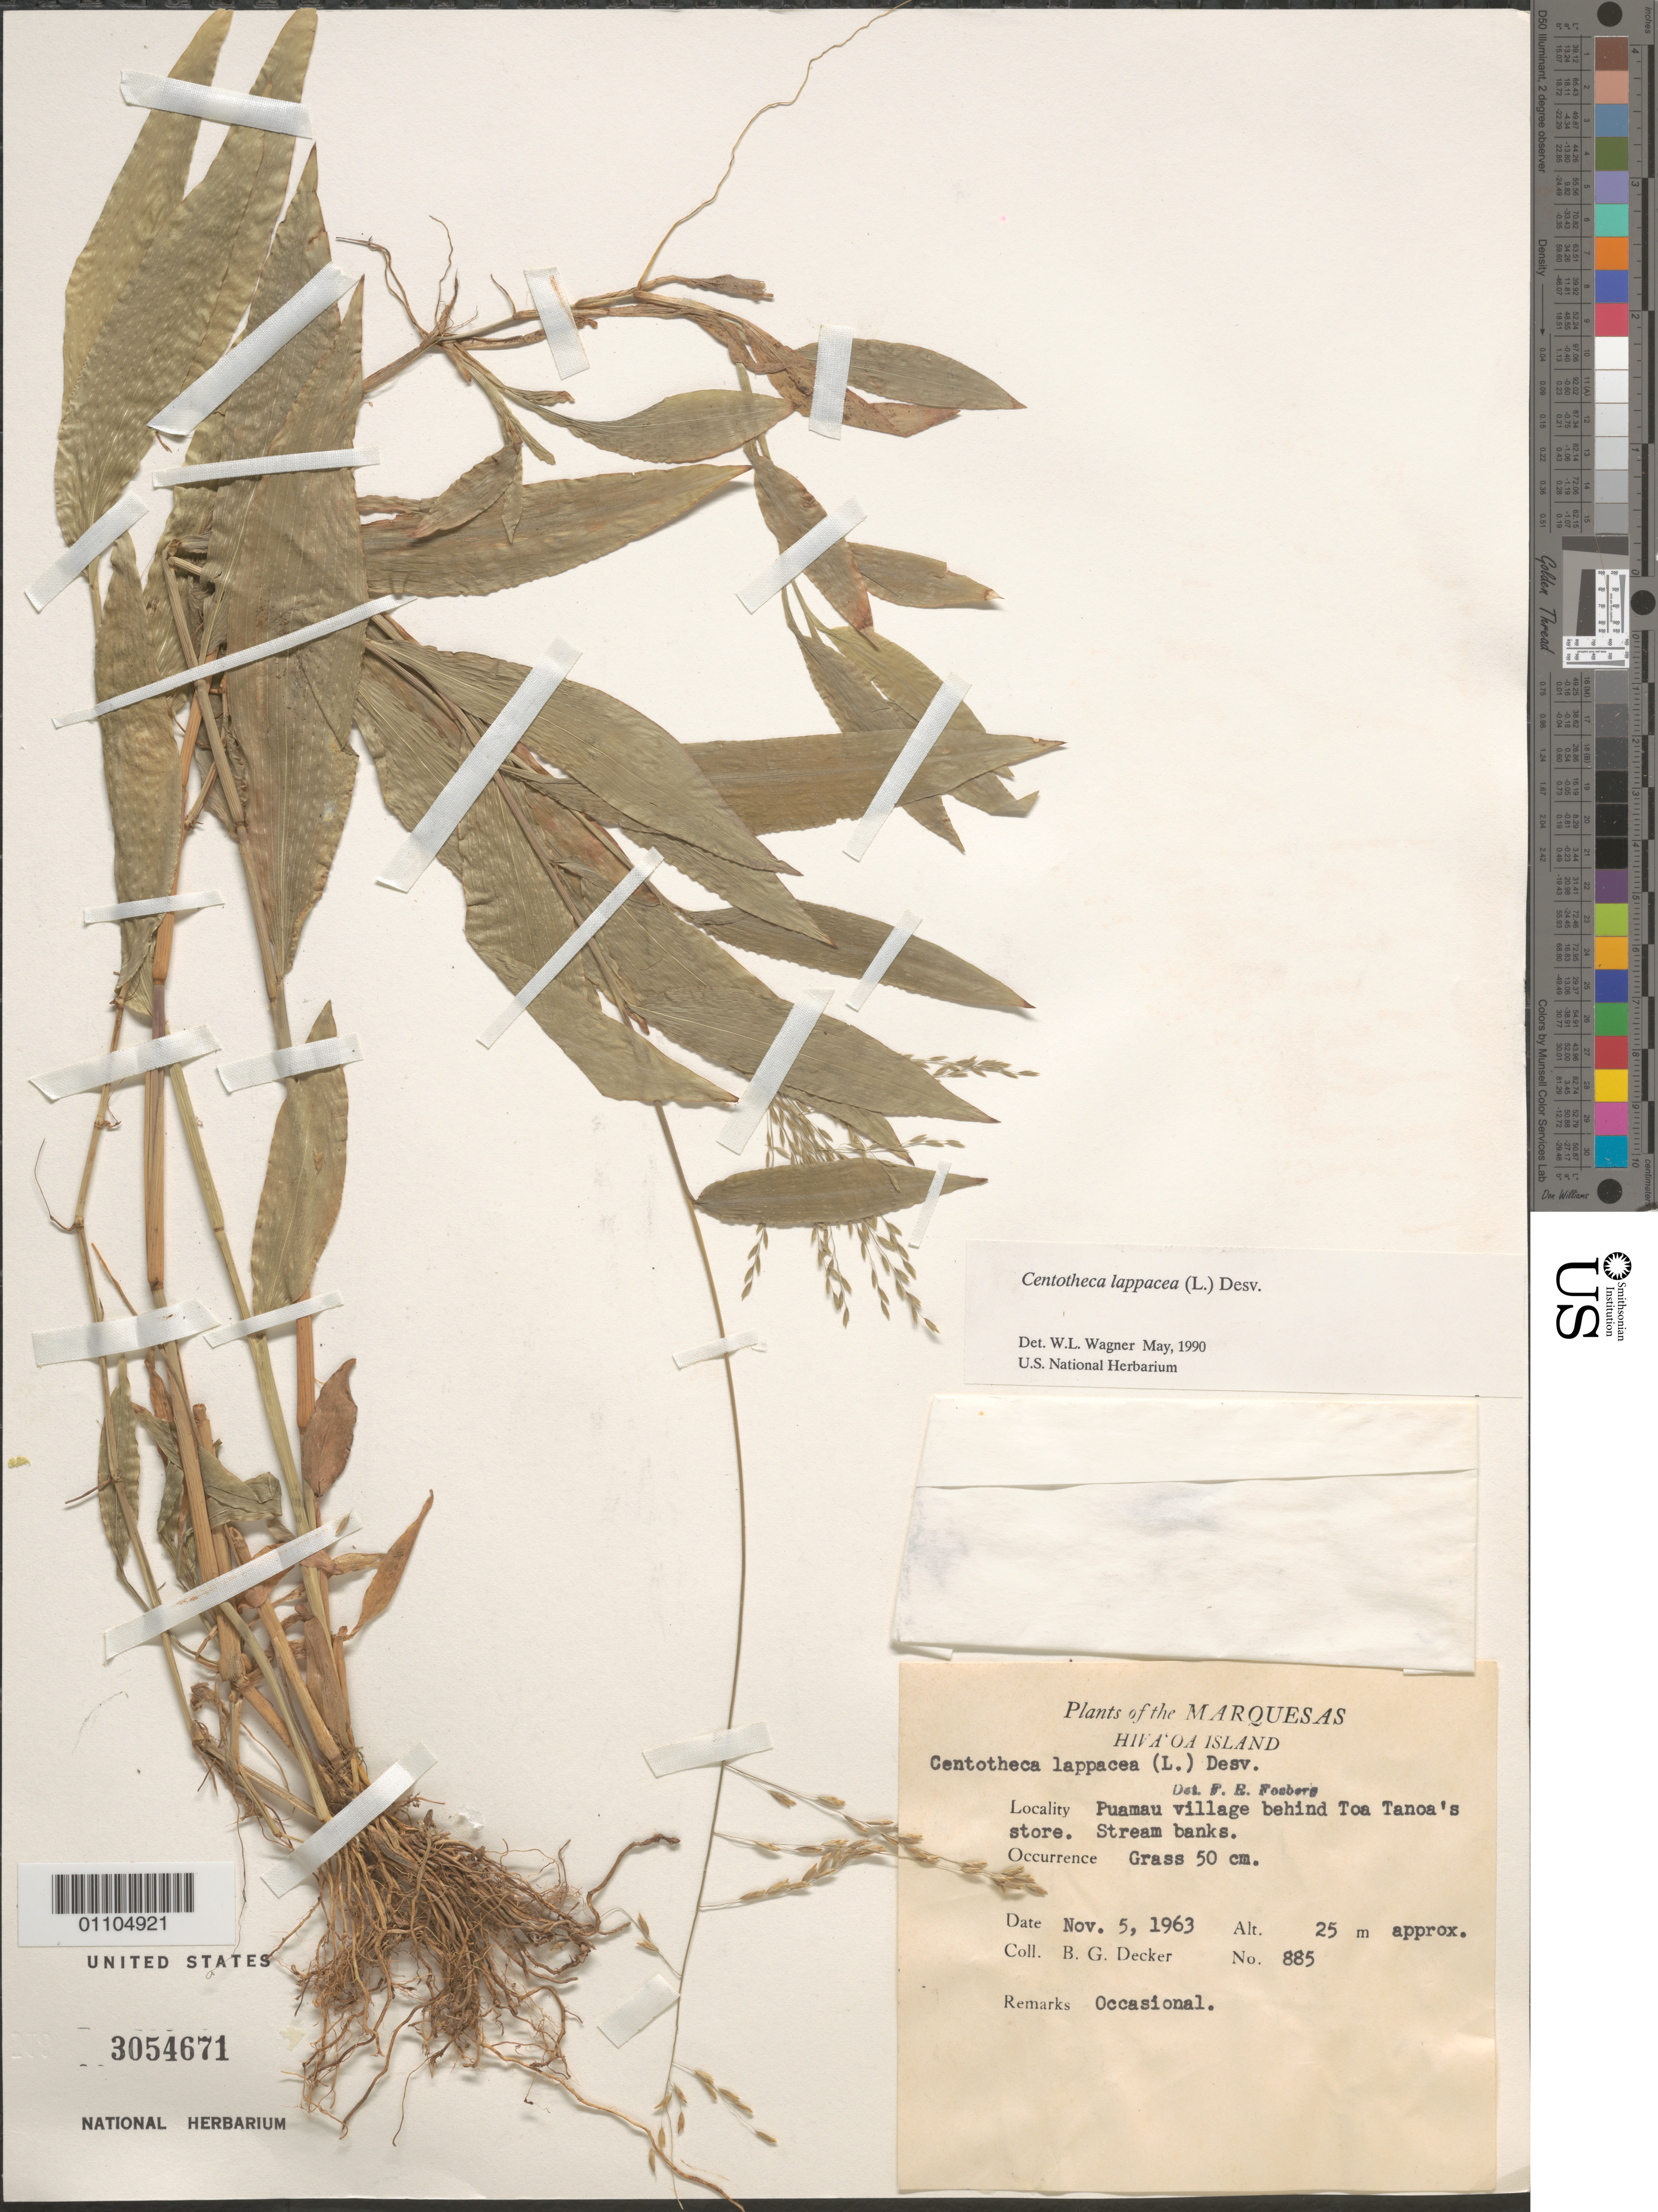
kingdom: Plantae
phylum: Tracheophyta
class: Liliopsida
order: Poales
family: Poaceae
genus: Centotheca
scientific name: Centotheca lappacea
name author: (L.) Desv.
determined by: Wagner, W. L., (BOT), Smithsonian Institution - National Museum of Natural History (UNITED STATES)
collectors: B. G. Decker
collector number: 885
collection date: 1963-11-05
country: French Polynesia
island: Hiva Oa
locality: Puamau village behind store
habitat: Stream banks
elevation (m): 25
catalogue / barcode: US 3054671